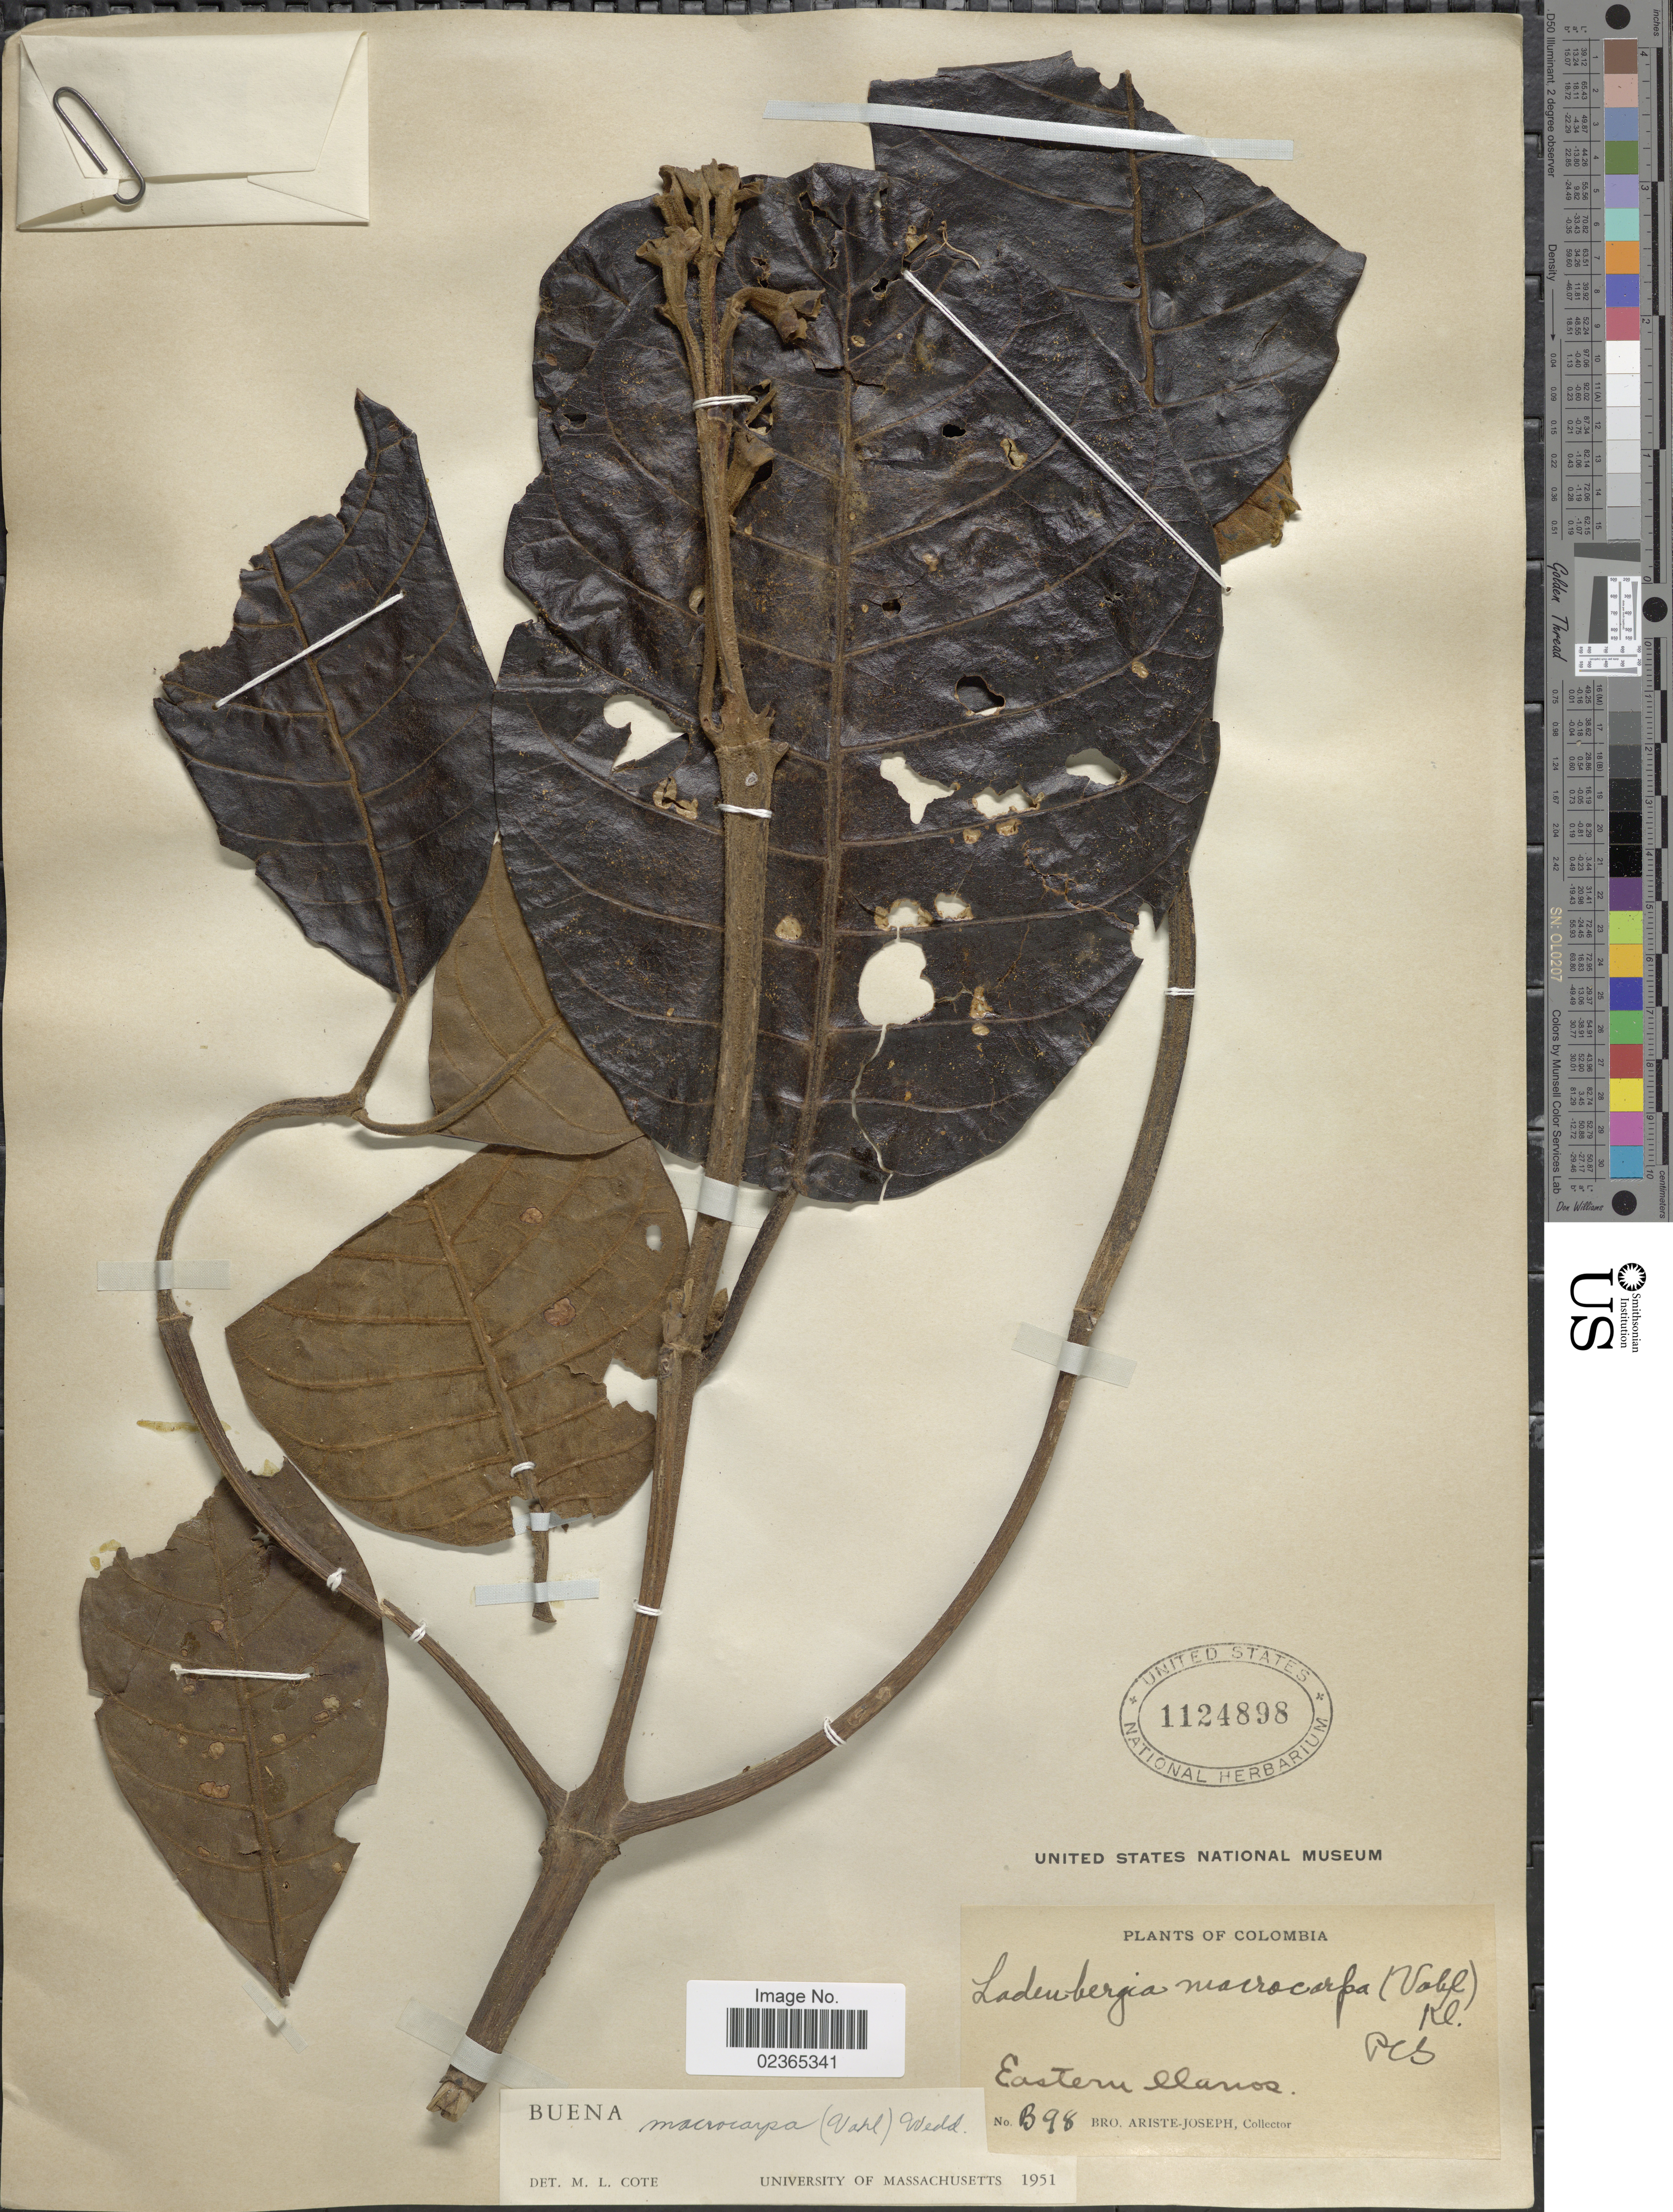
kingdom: Plantae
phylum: Tracheophyta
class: Magnoliopsida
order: Gentianales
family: Rubiaceae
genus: Ladenbergia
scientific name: Ladenbergia macrocarpa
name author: (Vahl) Klotzsch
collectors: Bro. Ariste-Joseph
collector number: B98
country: Colombia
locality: Eastern Llanos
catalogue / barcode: US 1124898